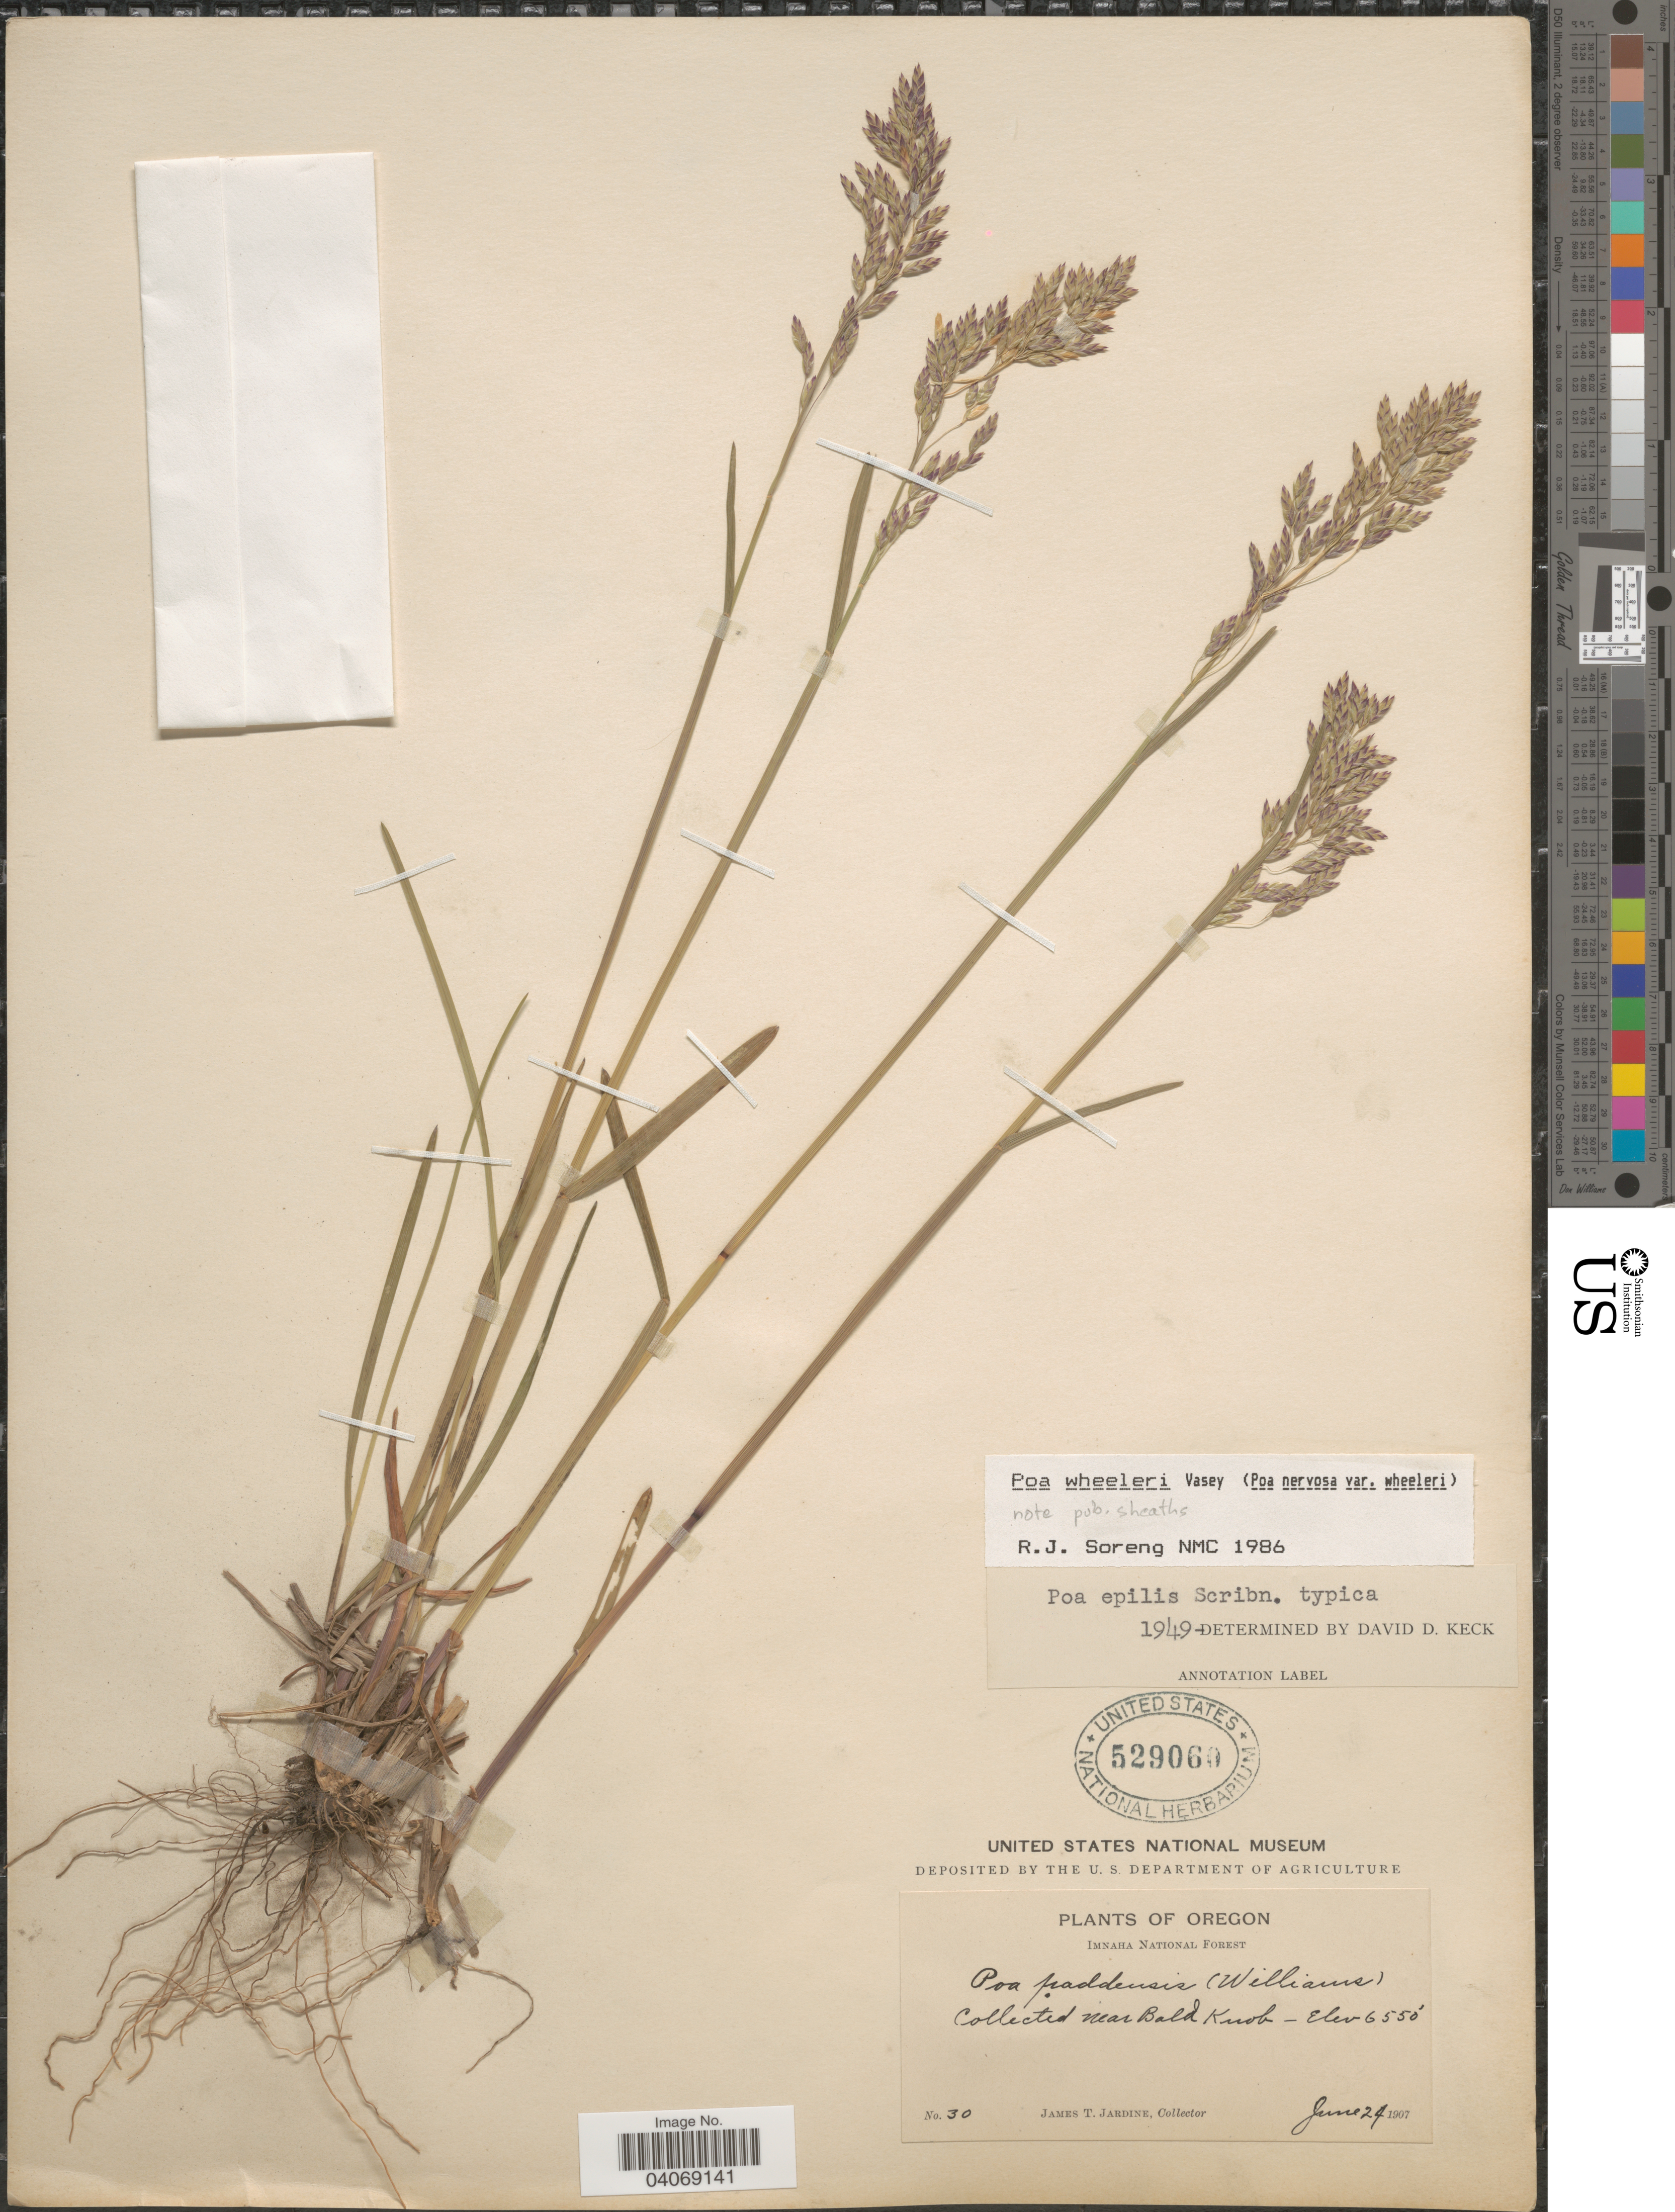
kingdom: Plantae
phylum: Tracheophyta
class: Liliopsida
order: Poales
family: Poaceae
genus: Poa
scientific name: Poa wheeleri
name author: Vasey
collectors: J. T. Jardine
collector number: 30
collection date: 1907-06-24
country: United States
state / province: Oregon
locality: Imnaha National Forest. Near Bald Knob.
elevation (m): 1996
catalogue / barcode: US 529060